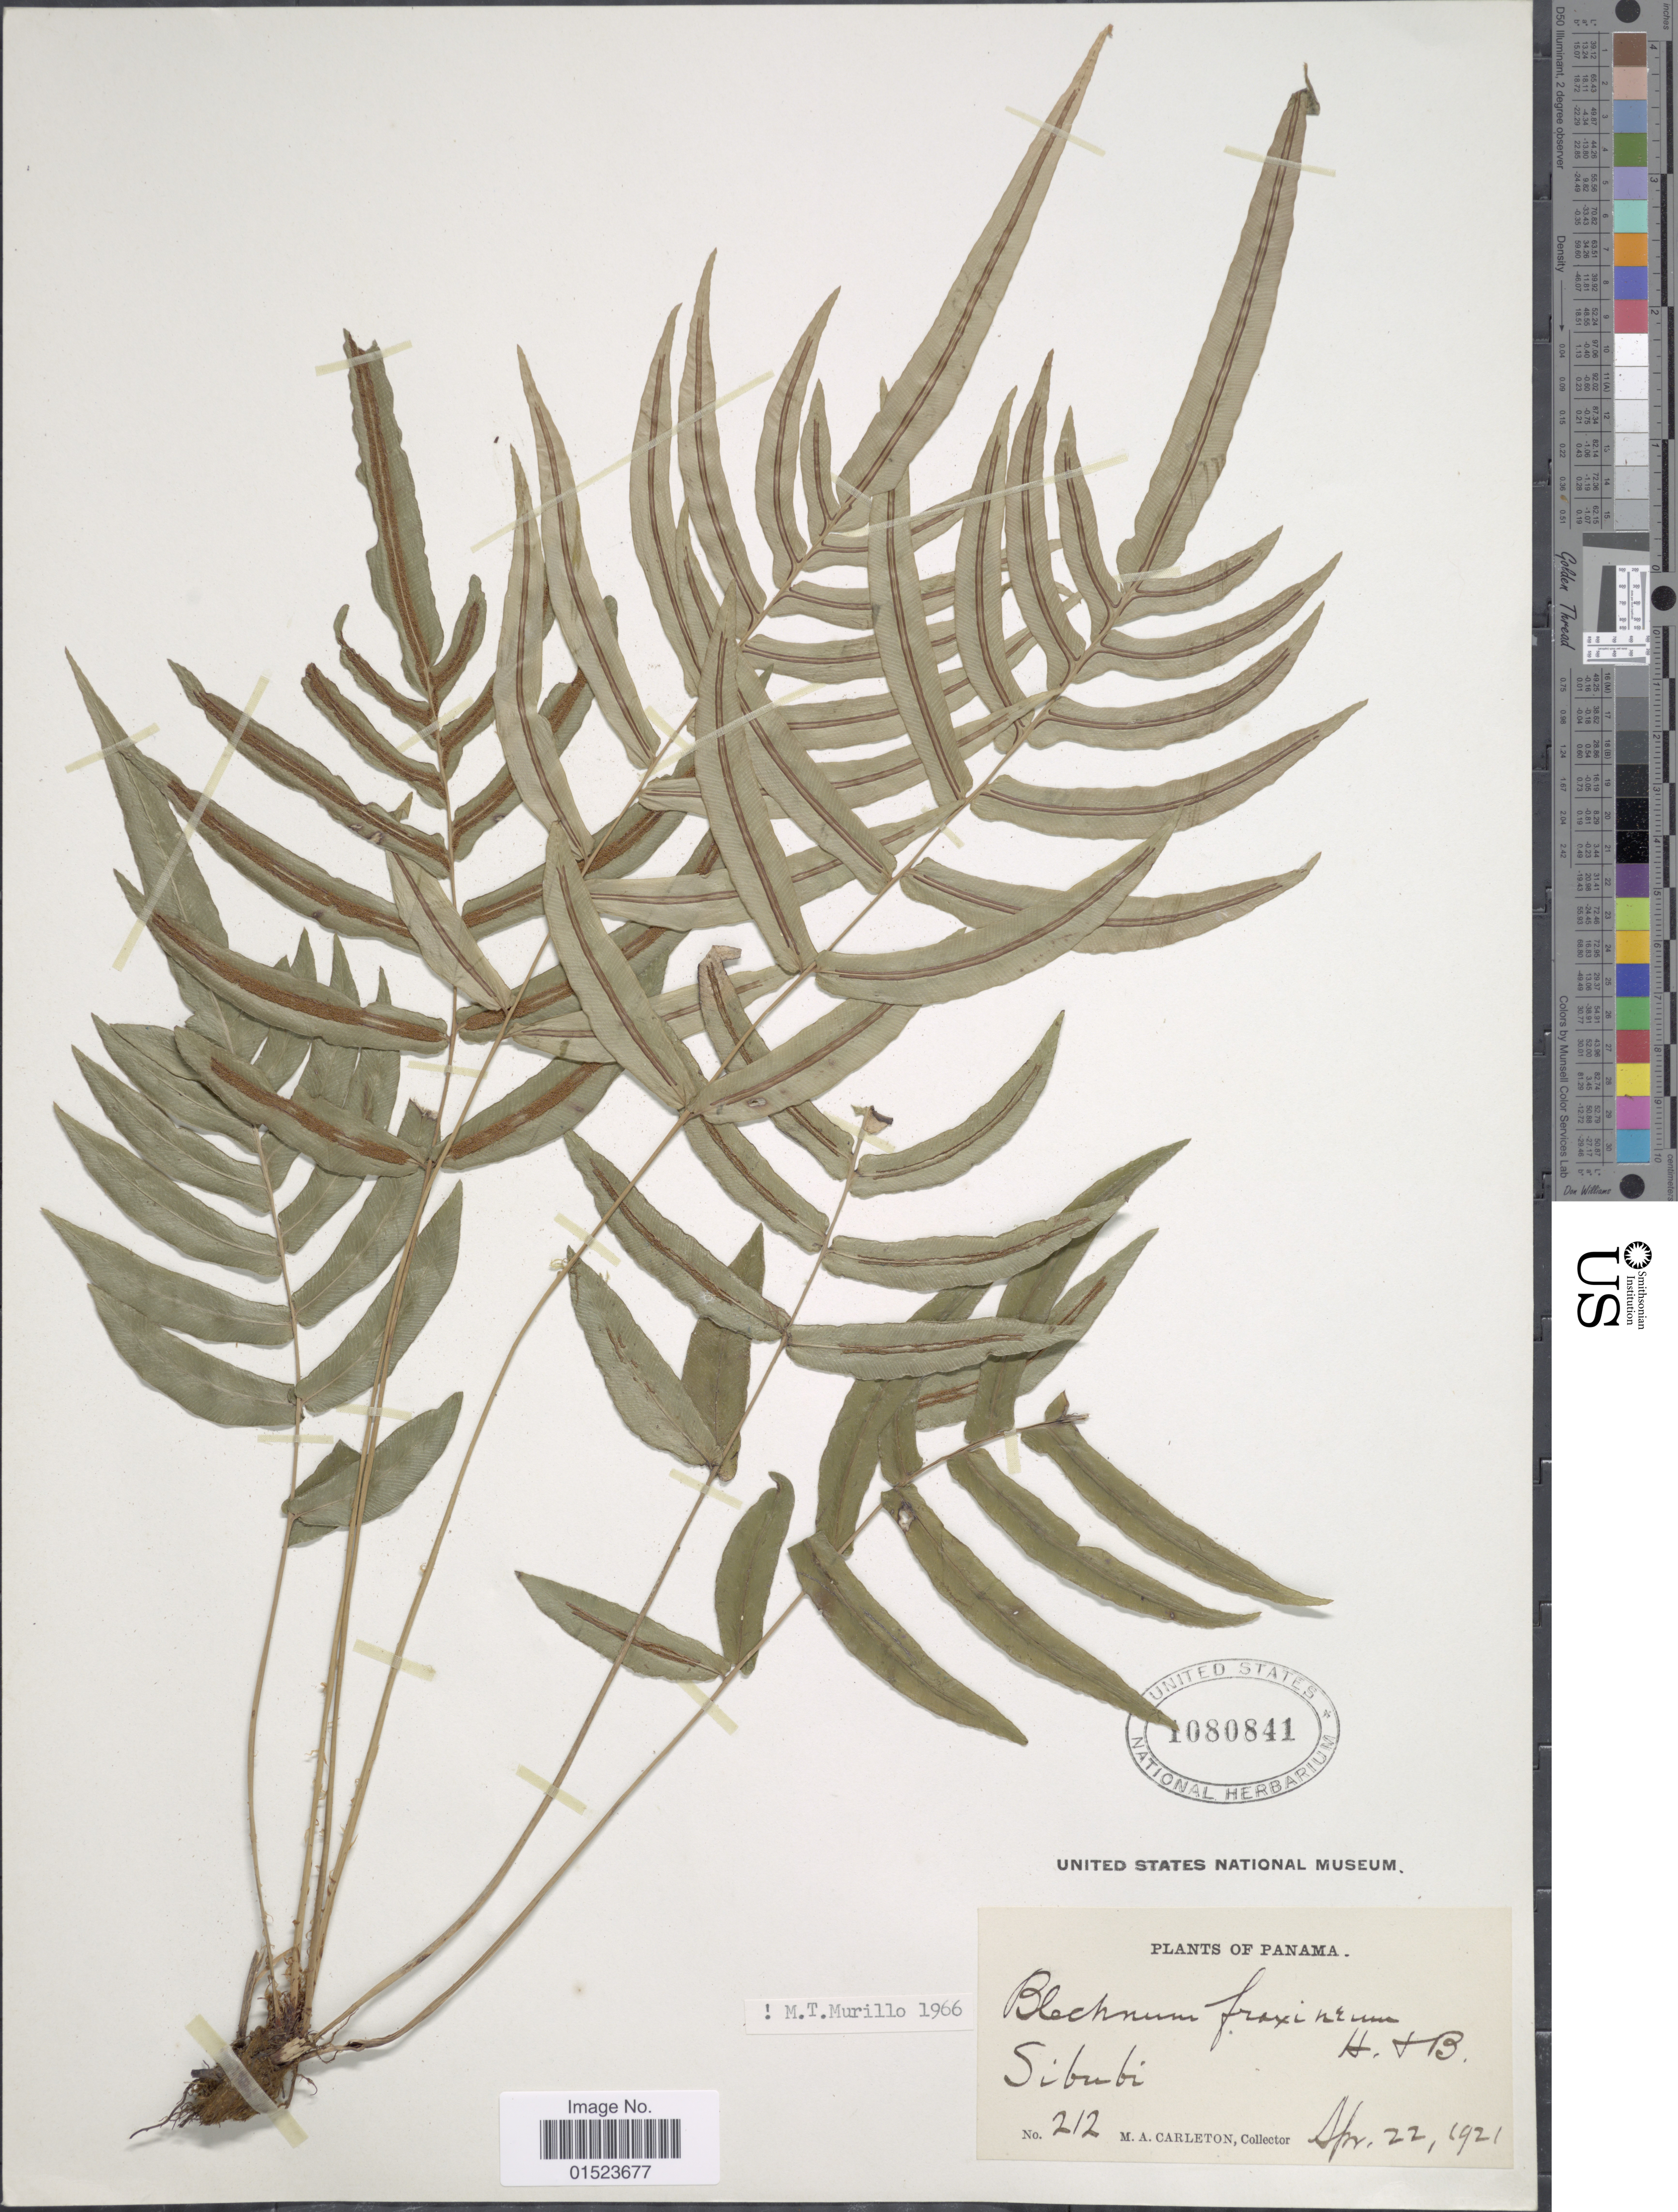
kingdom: Plantae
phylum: Tracheophyta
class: Polypodiopsida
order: Polypodiales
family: Blechnaceae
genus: Blechnum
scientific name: Blechnum caudatum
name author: Cav.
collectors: M. A. Carleton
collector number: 212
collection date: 1921-04-22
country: Panama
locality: Sibubi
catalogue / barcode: US 1080841